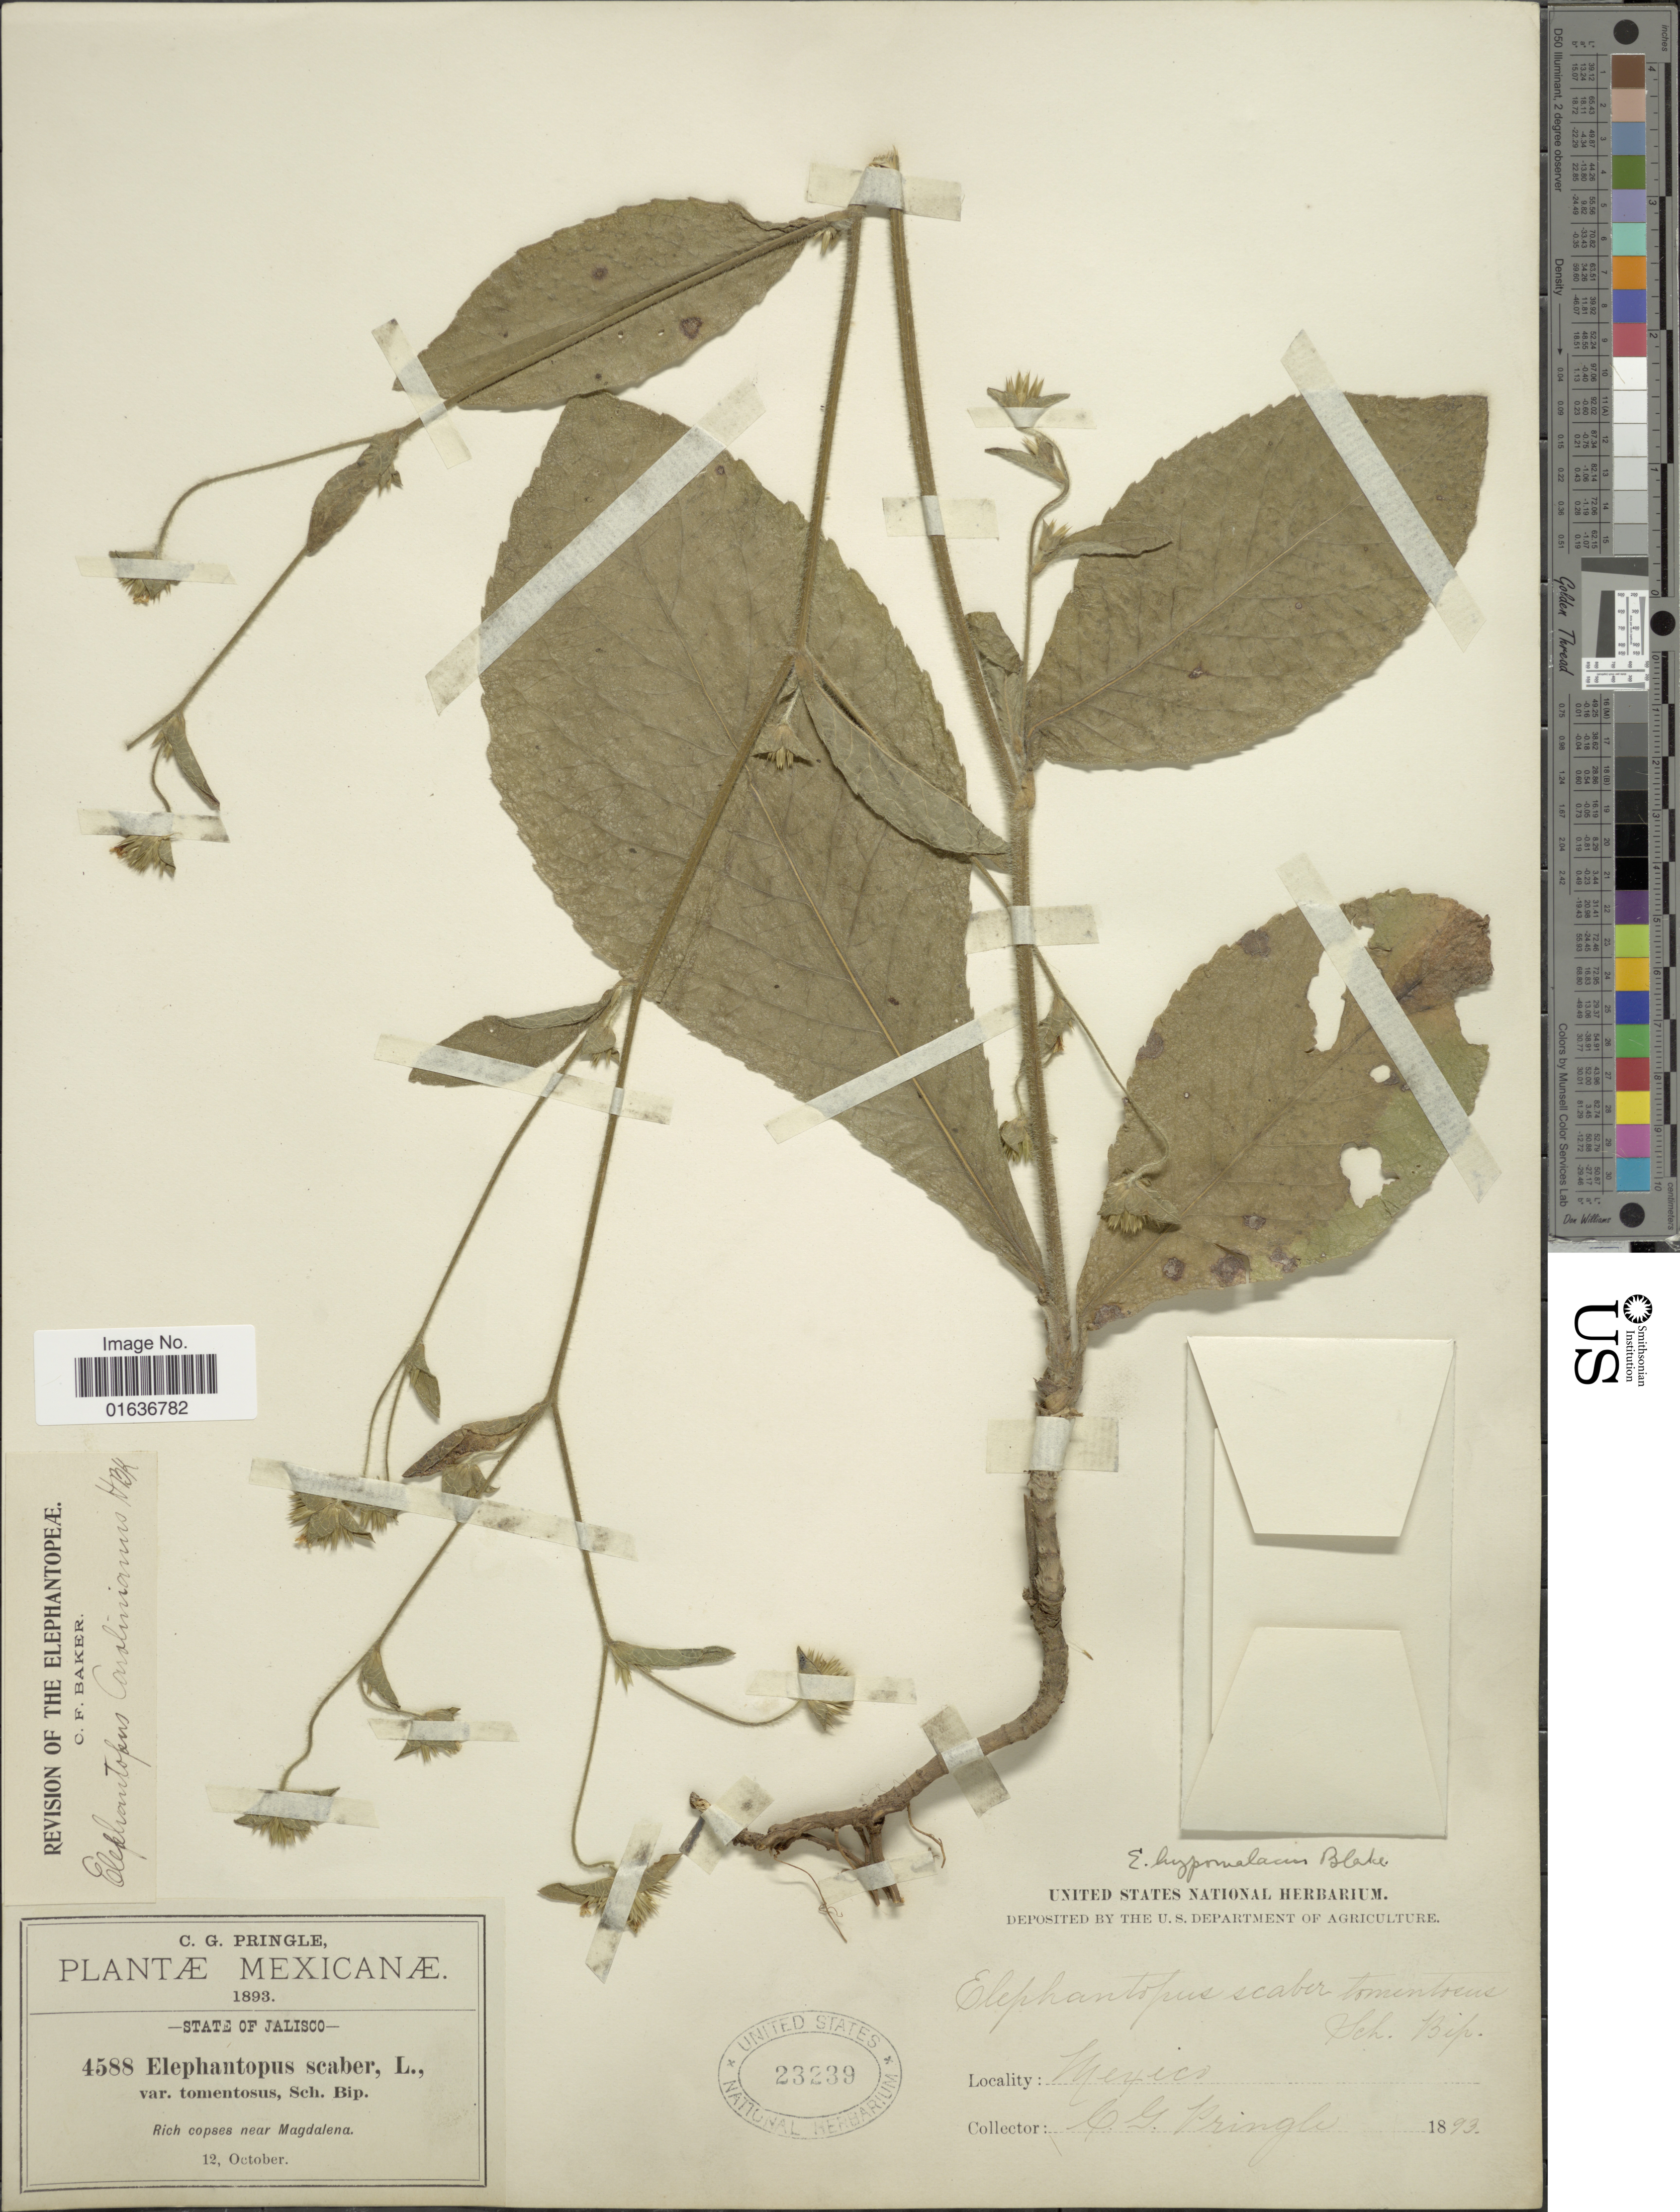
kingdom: Plantae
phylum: Tracheophyta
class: Magnoliopsida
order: Asterales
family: Asteraceae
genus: Elephantopus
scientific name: Elephantopus hypomalacus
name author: S.F. Blake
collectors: C. G. Pringle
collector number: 4588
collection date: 1893-10-12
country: Mexico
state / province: Jalisco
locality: Rich copses near Magdalena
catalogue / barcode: US 23239